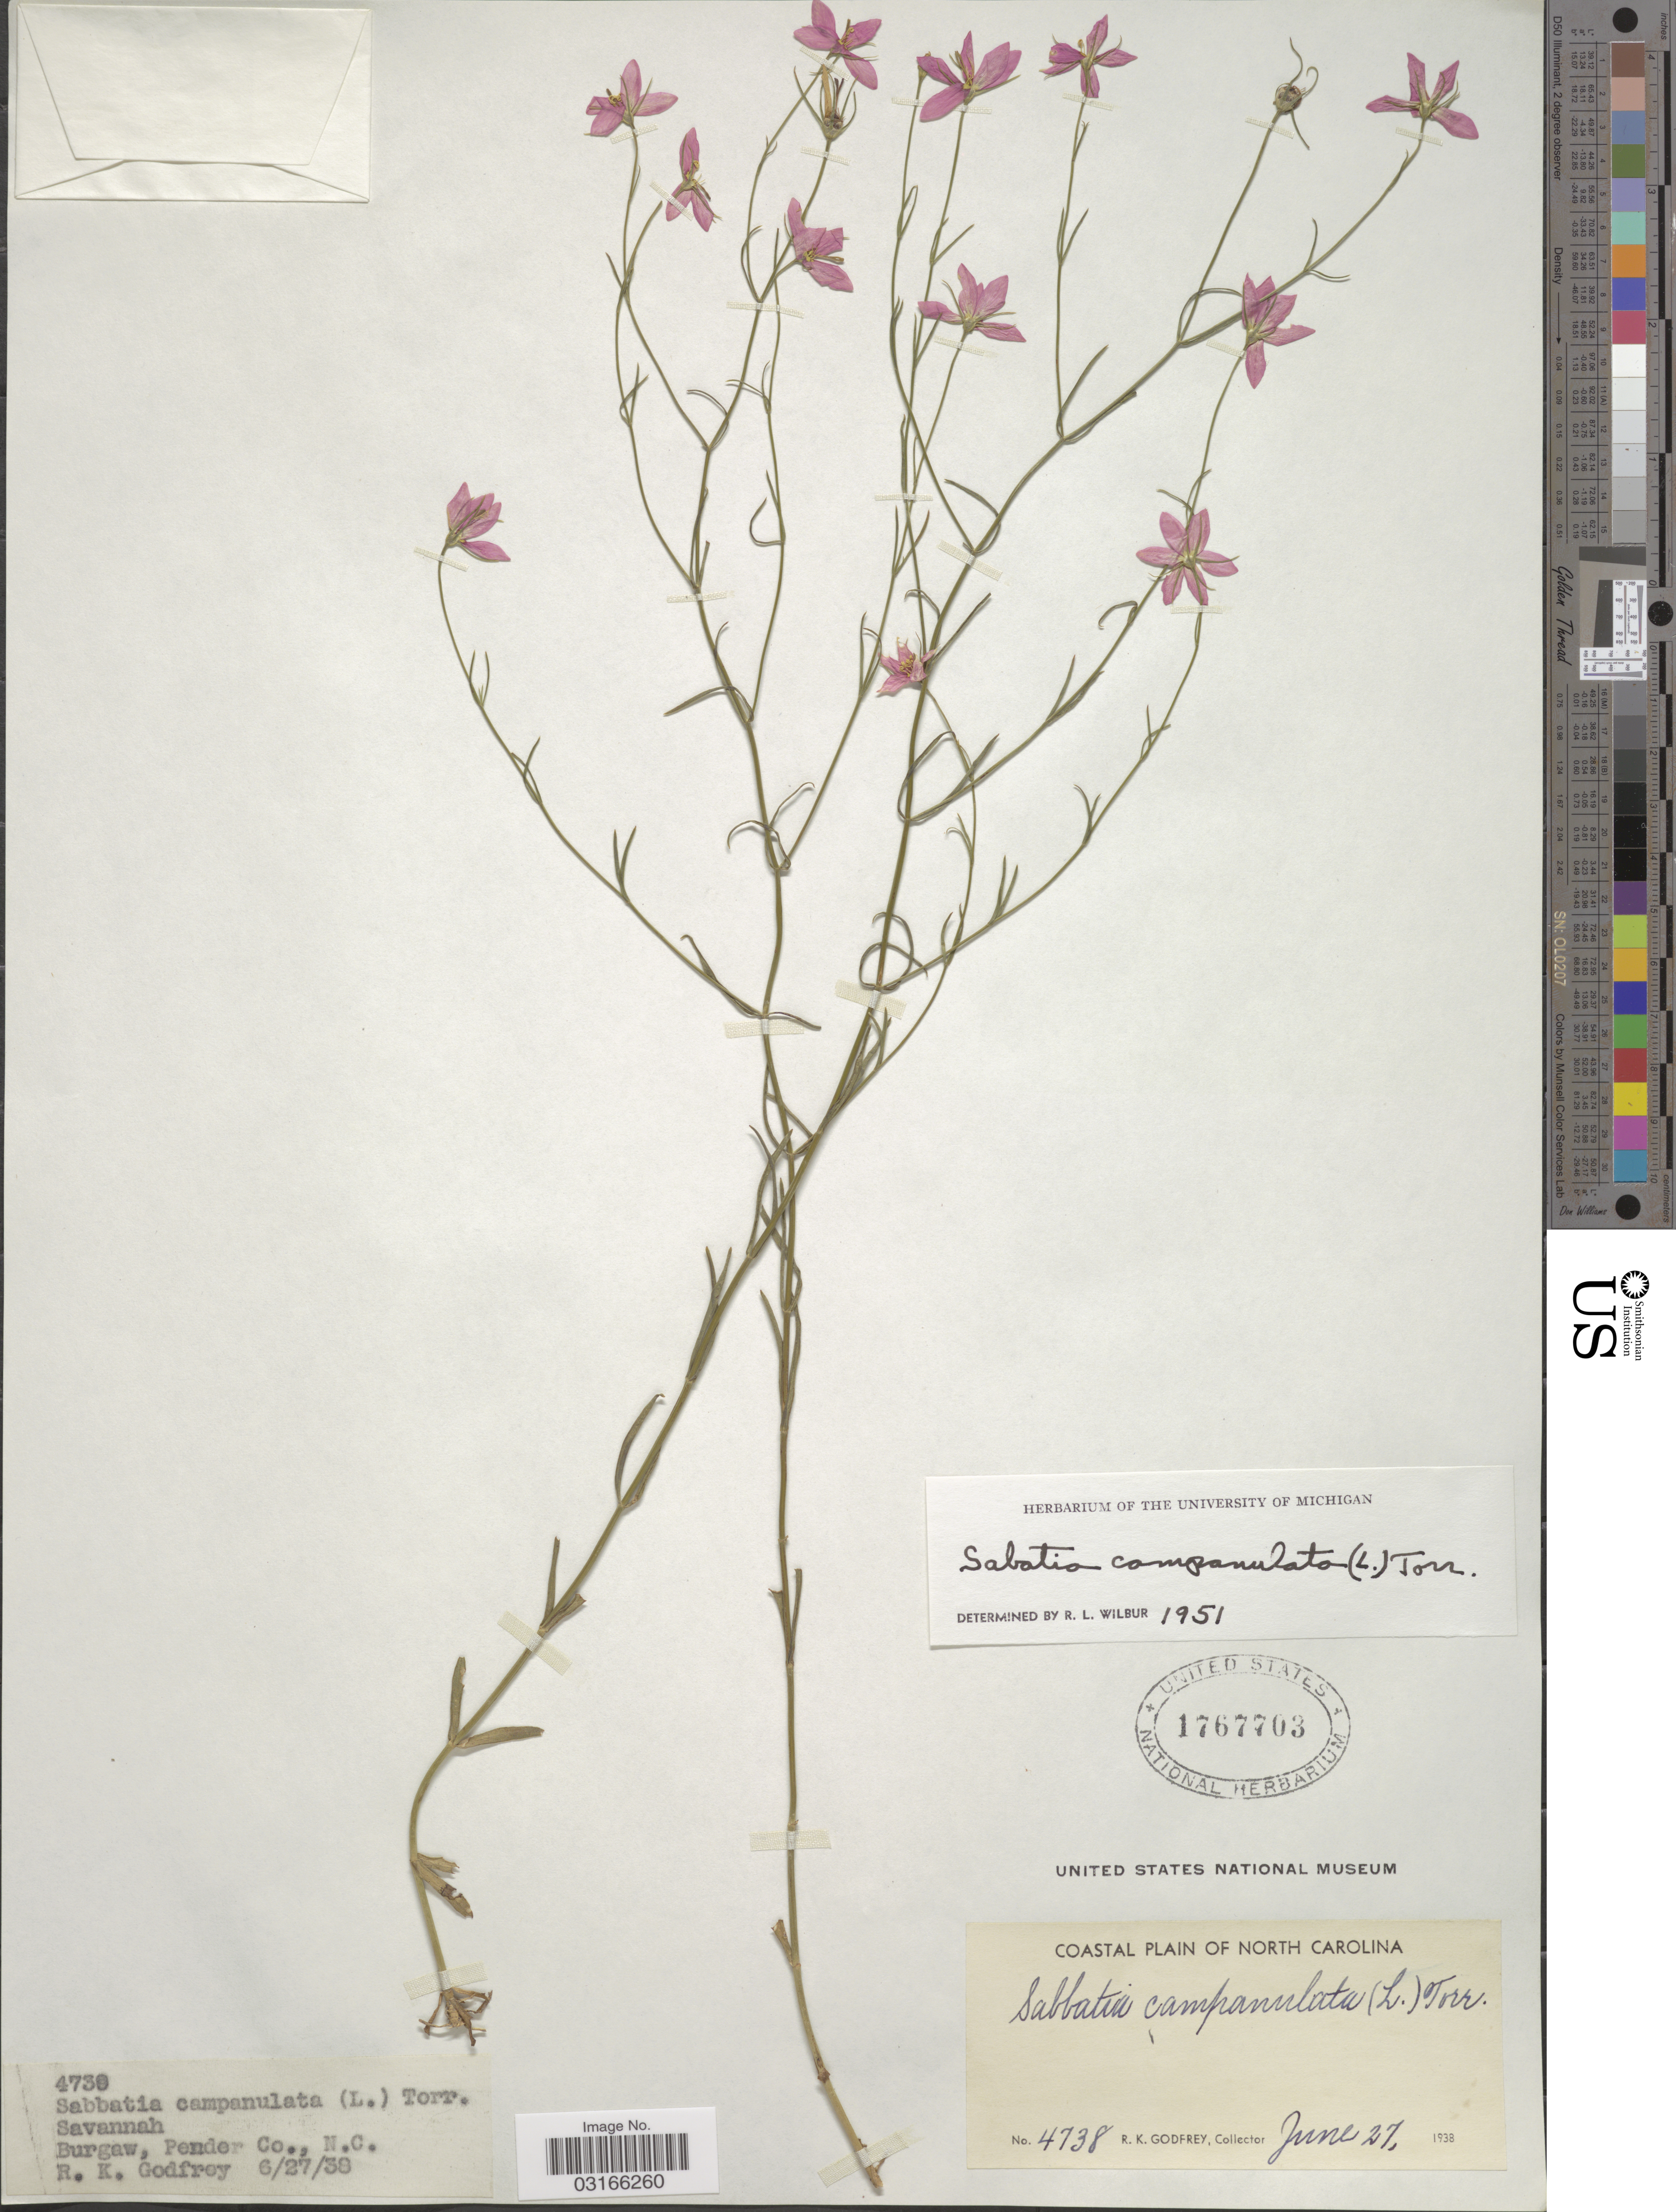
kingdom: Plantae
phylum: Tracheophyta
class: Magnoliopsida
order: Gentianales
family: Gentianaceae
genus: Sabatia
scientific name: Sabatia campanulata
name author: (L.) Torr.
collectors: R. K. Godfrey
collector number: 4738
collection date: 1938-06-27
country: United States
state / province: North Carolina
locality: Coastal Plain of North Carolina, Burgaw, Pender Co.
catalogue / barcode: US 1767703